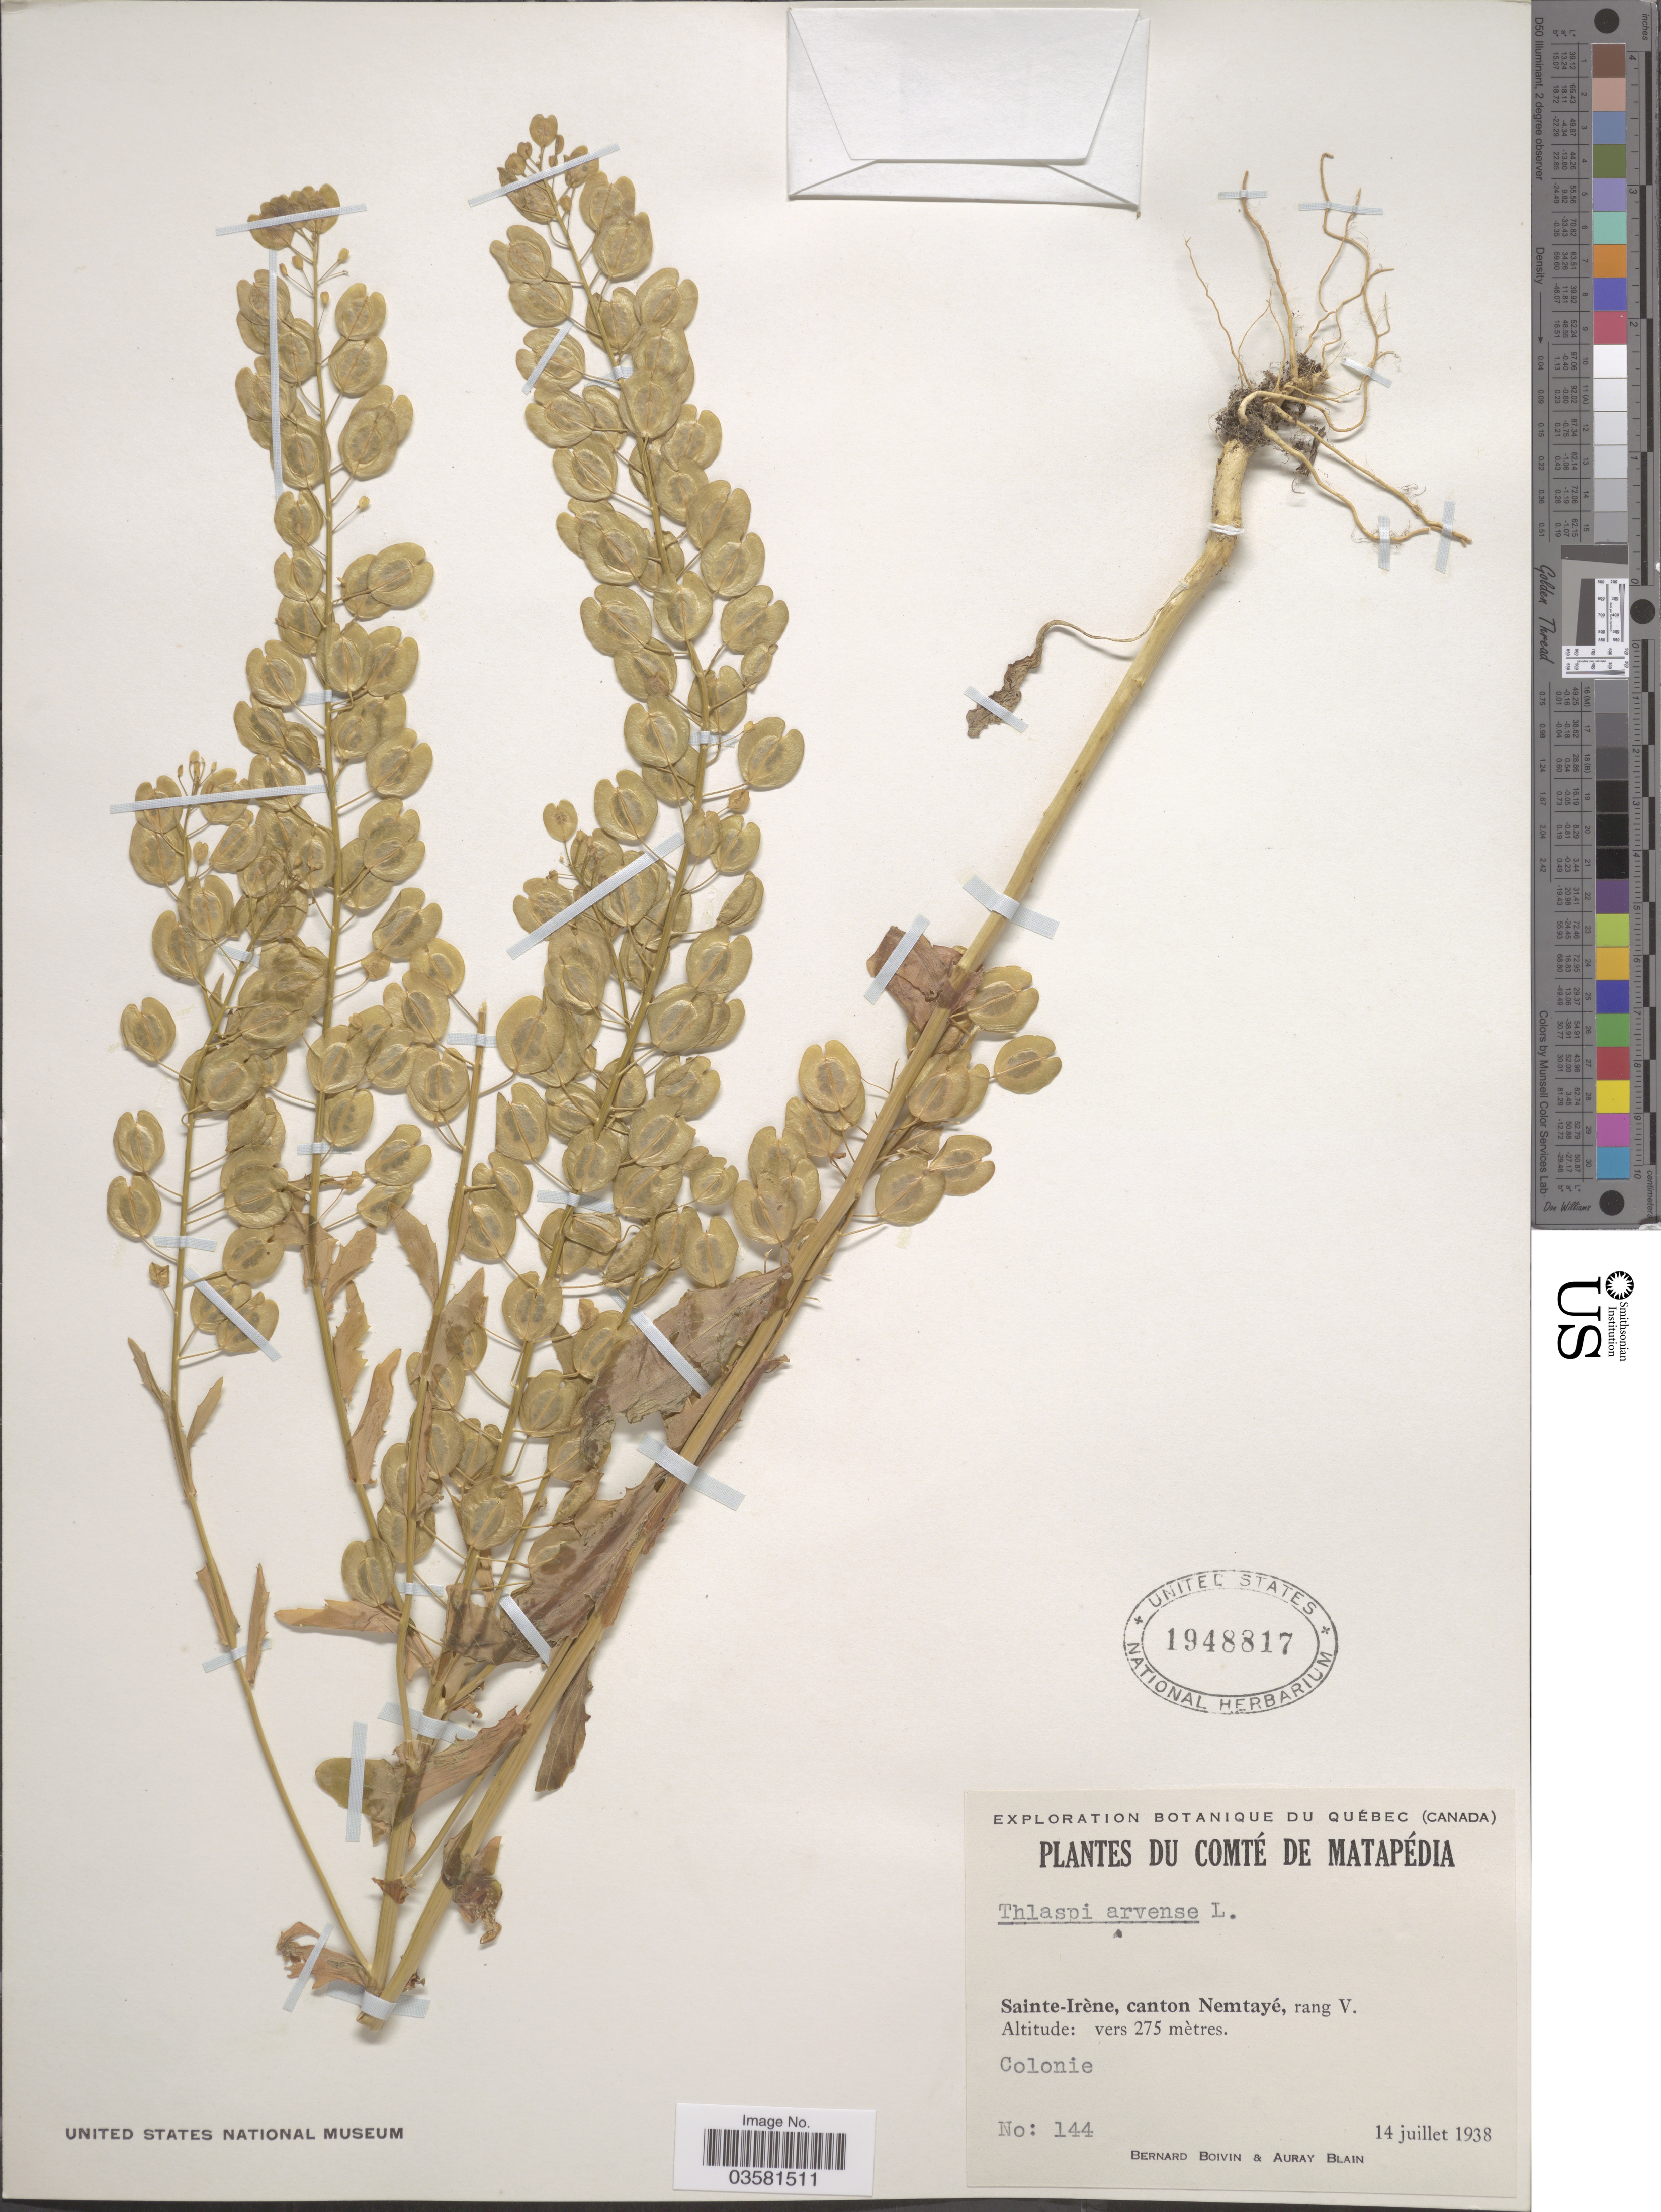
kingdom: Plantae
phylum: Tracheophyta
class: Magnoliopsida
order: Brassicales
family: Brassicaceae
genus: Thlaspi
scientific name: Thlaspi arvense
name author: L.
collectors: J. R. B. Boivin & A. Blain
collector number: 144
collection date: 1938-07-14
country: Canada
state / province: Quebec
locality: Comté de Matapédia. Sainte-Irène, canton Nemtayé, rang V. Colonie.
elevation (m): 275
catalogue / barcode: US 1948817